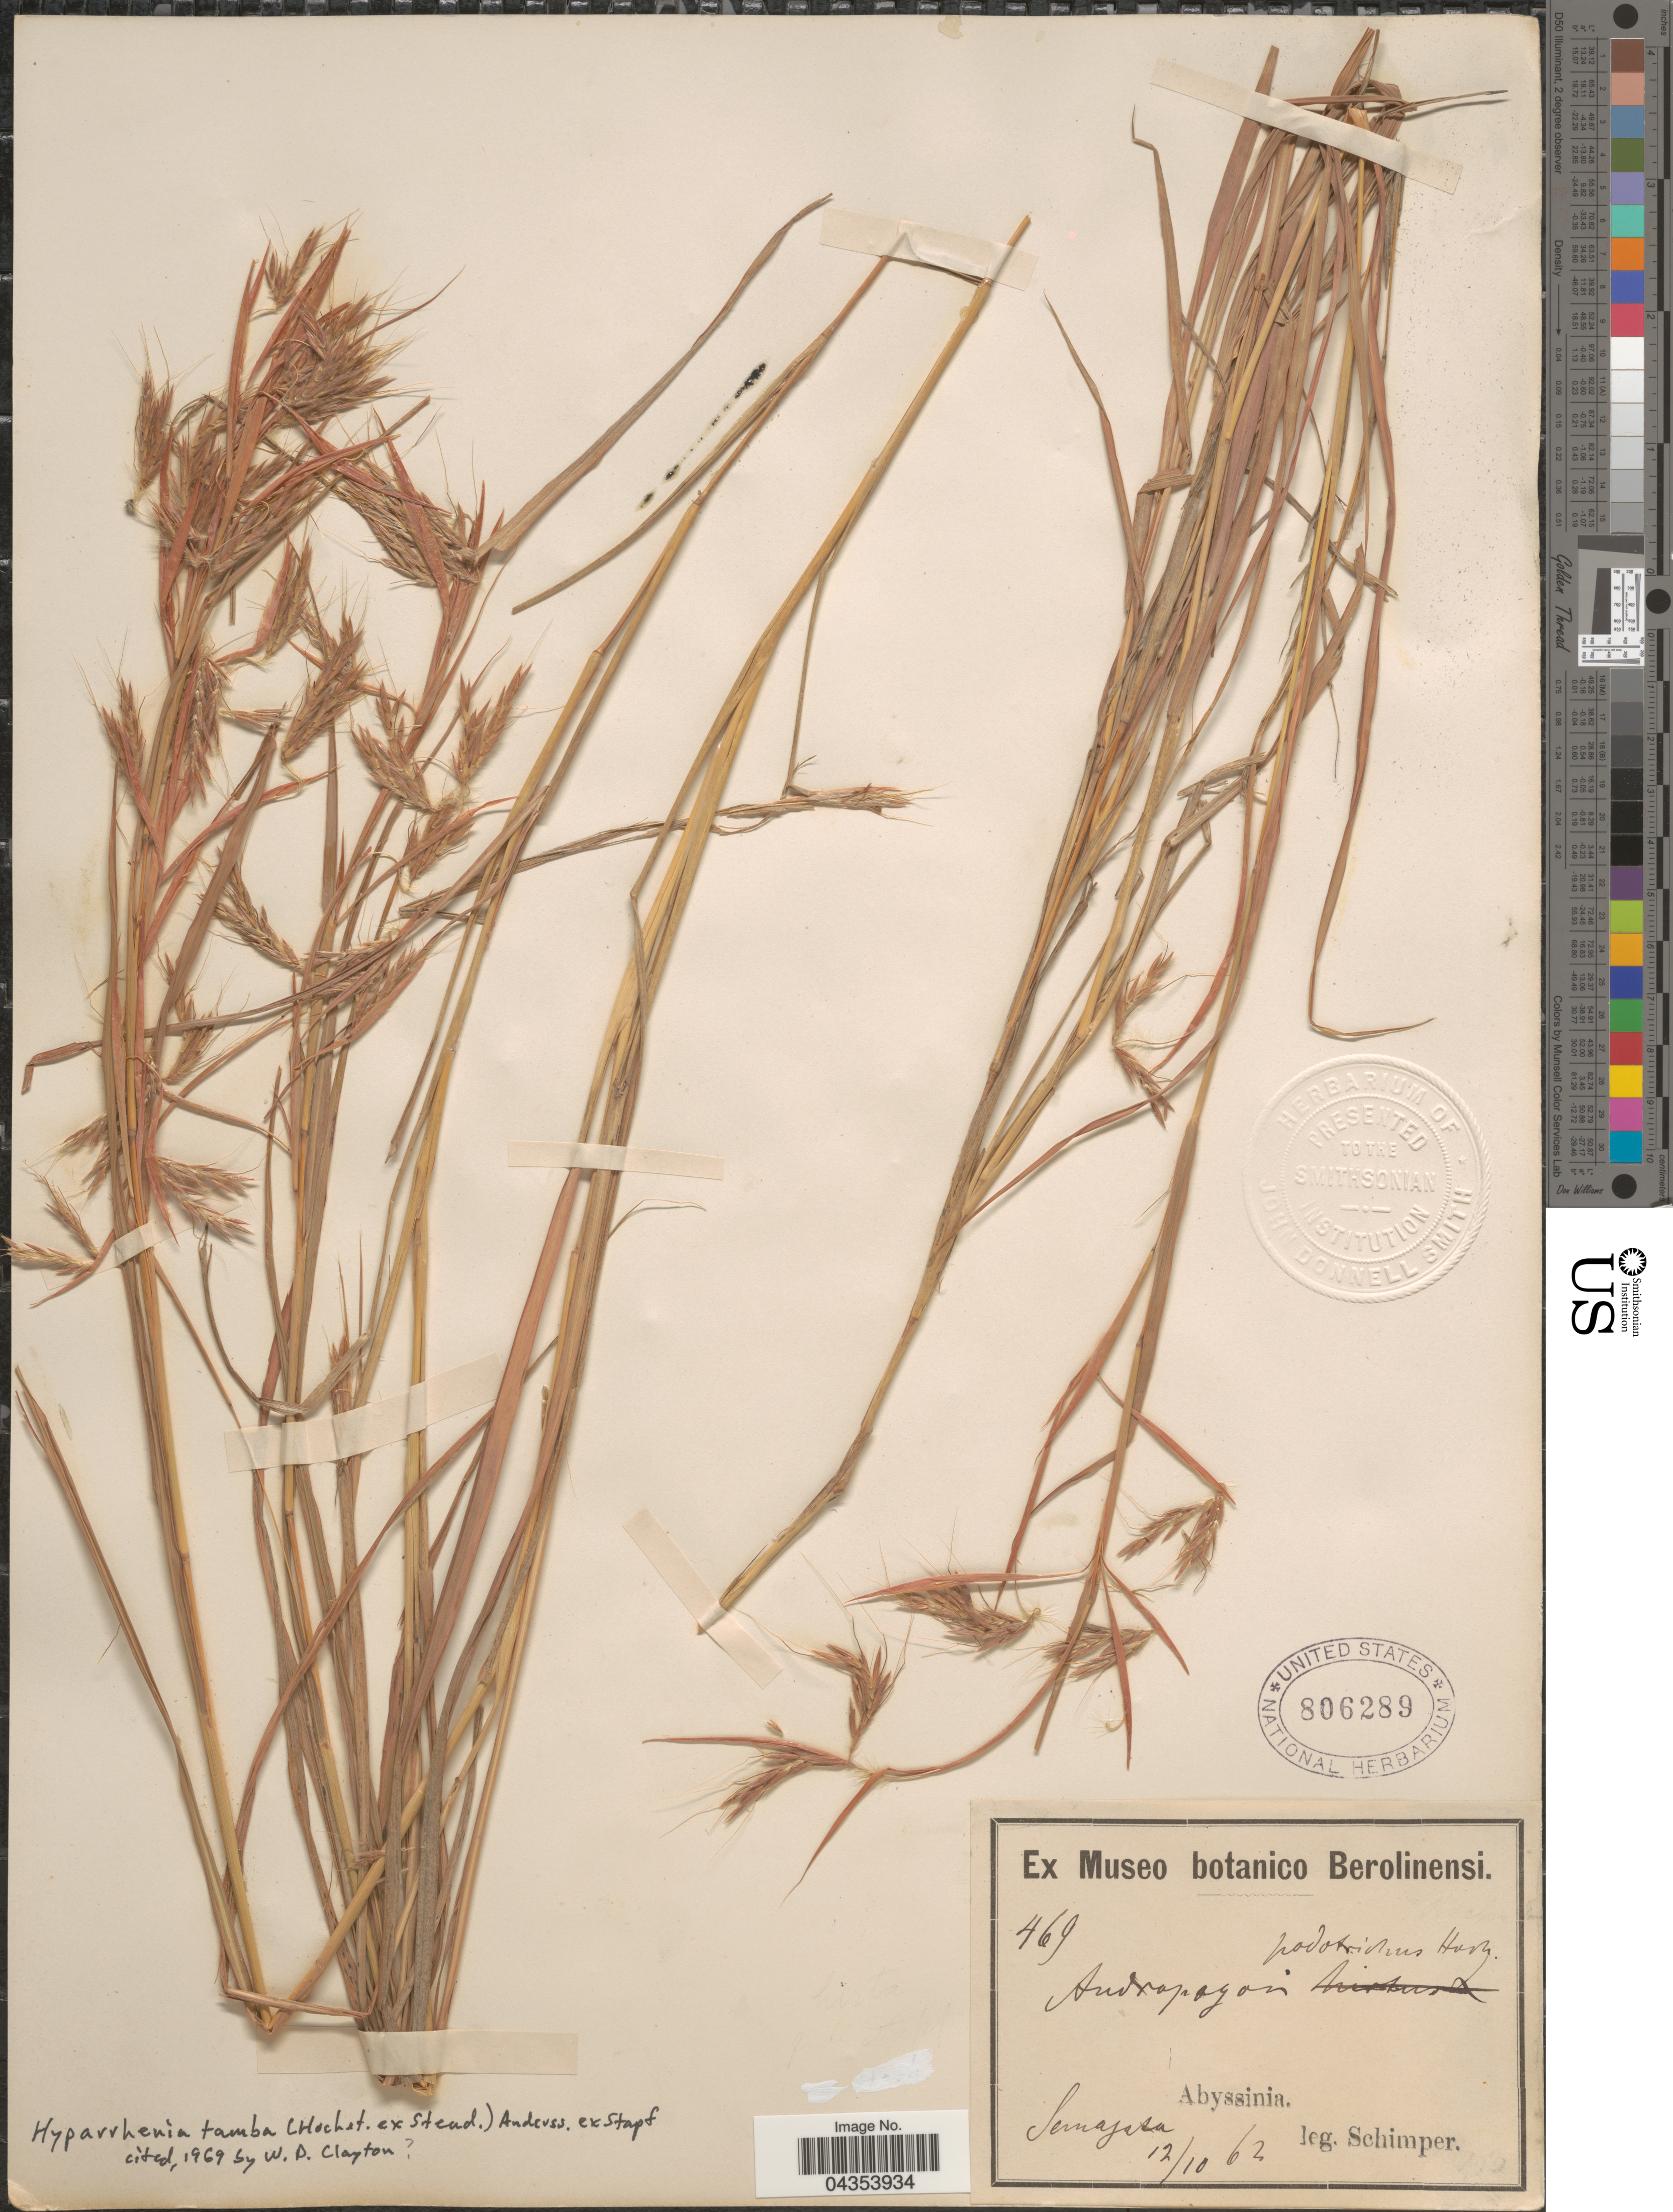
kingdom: Plantae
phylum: Tracheophyta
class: Liliopsida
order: Poales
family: Poaceae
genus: Hyparrhenia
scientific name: Hyparrhenia tamba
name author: (Hochst. ex Steud.) Andersson ex Stapf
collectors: -. Schimper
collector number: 469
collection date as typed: Transcribed d/m/y: 12/10/62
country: Ethiopia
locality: Abyssinia. Semajasa.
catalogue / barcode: US 806289